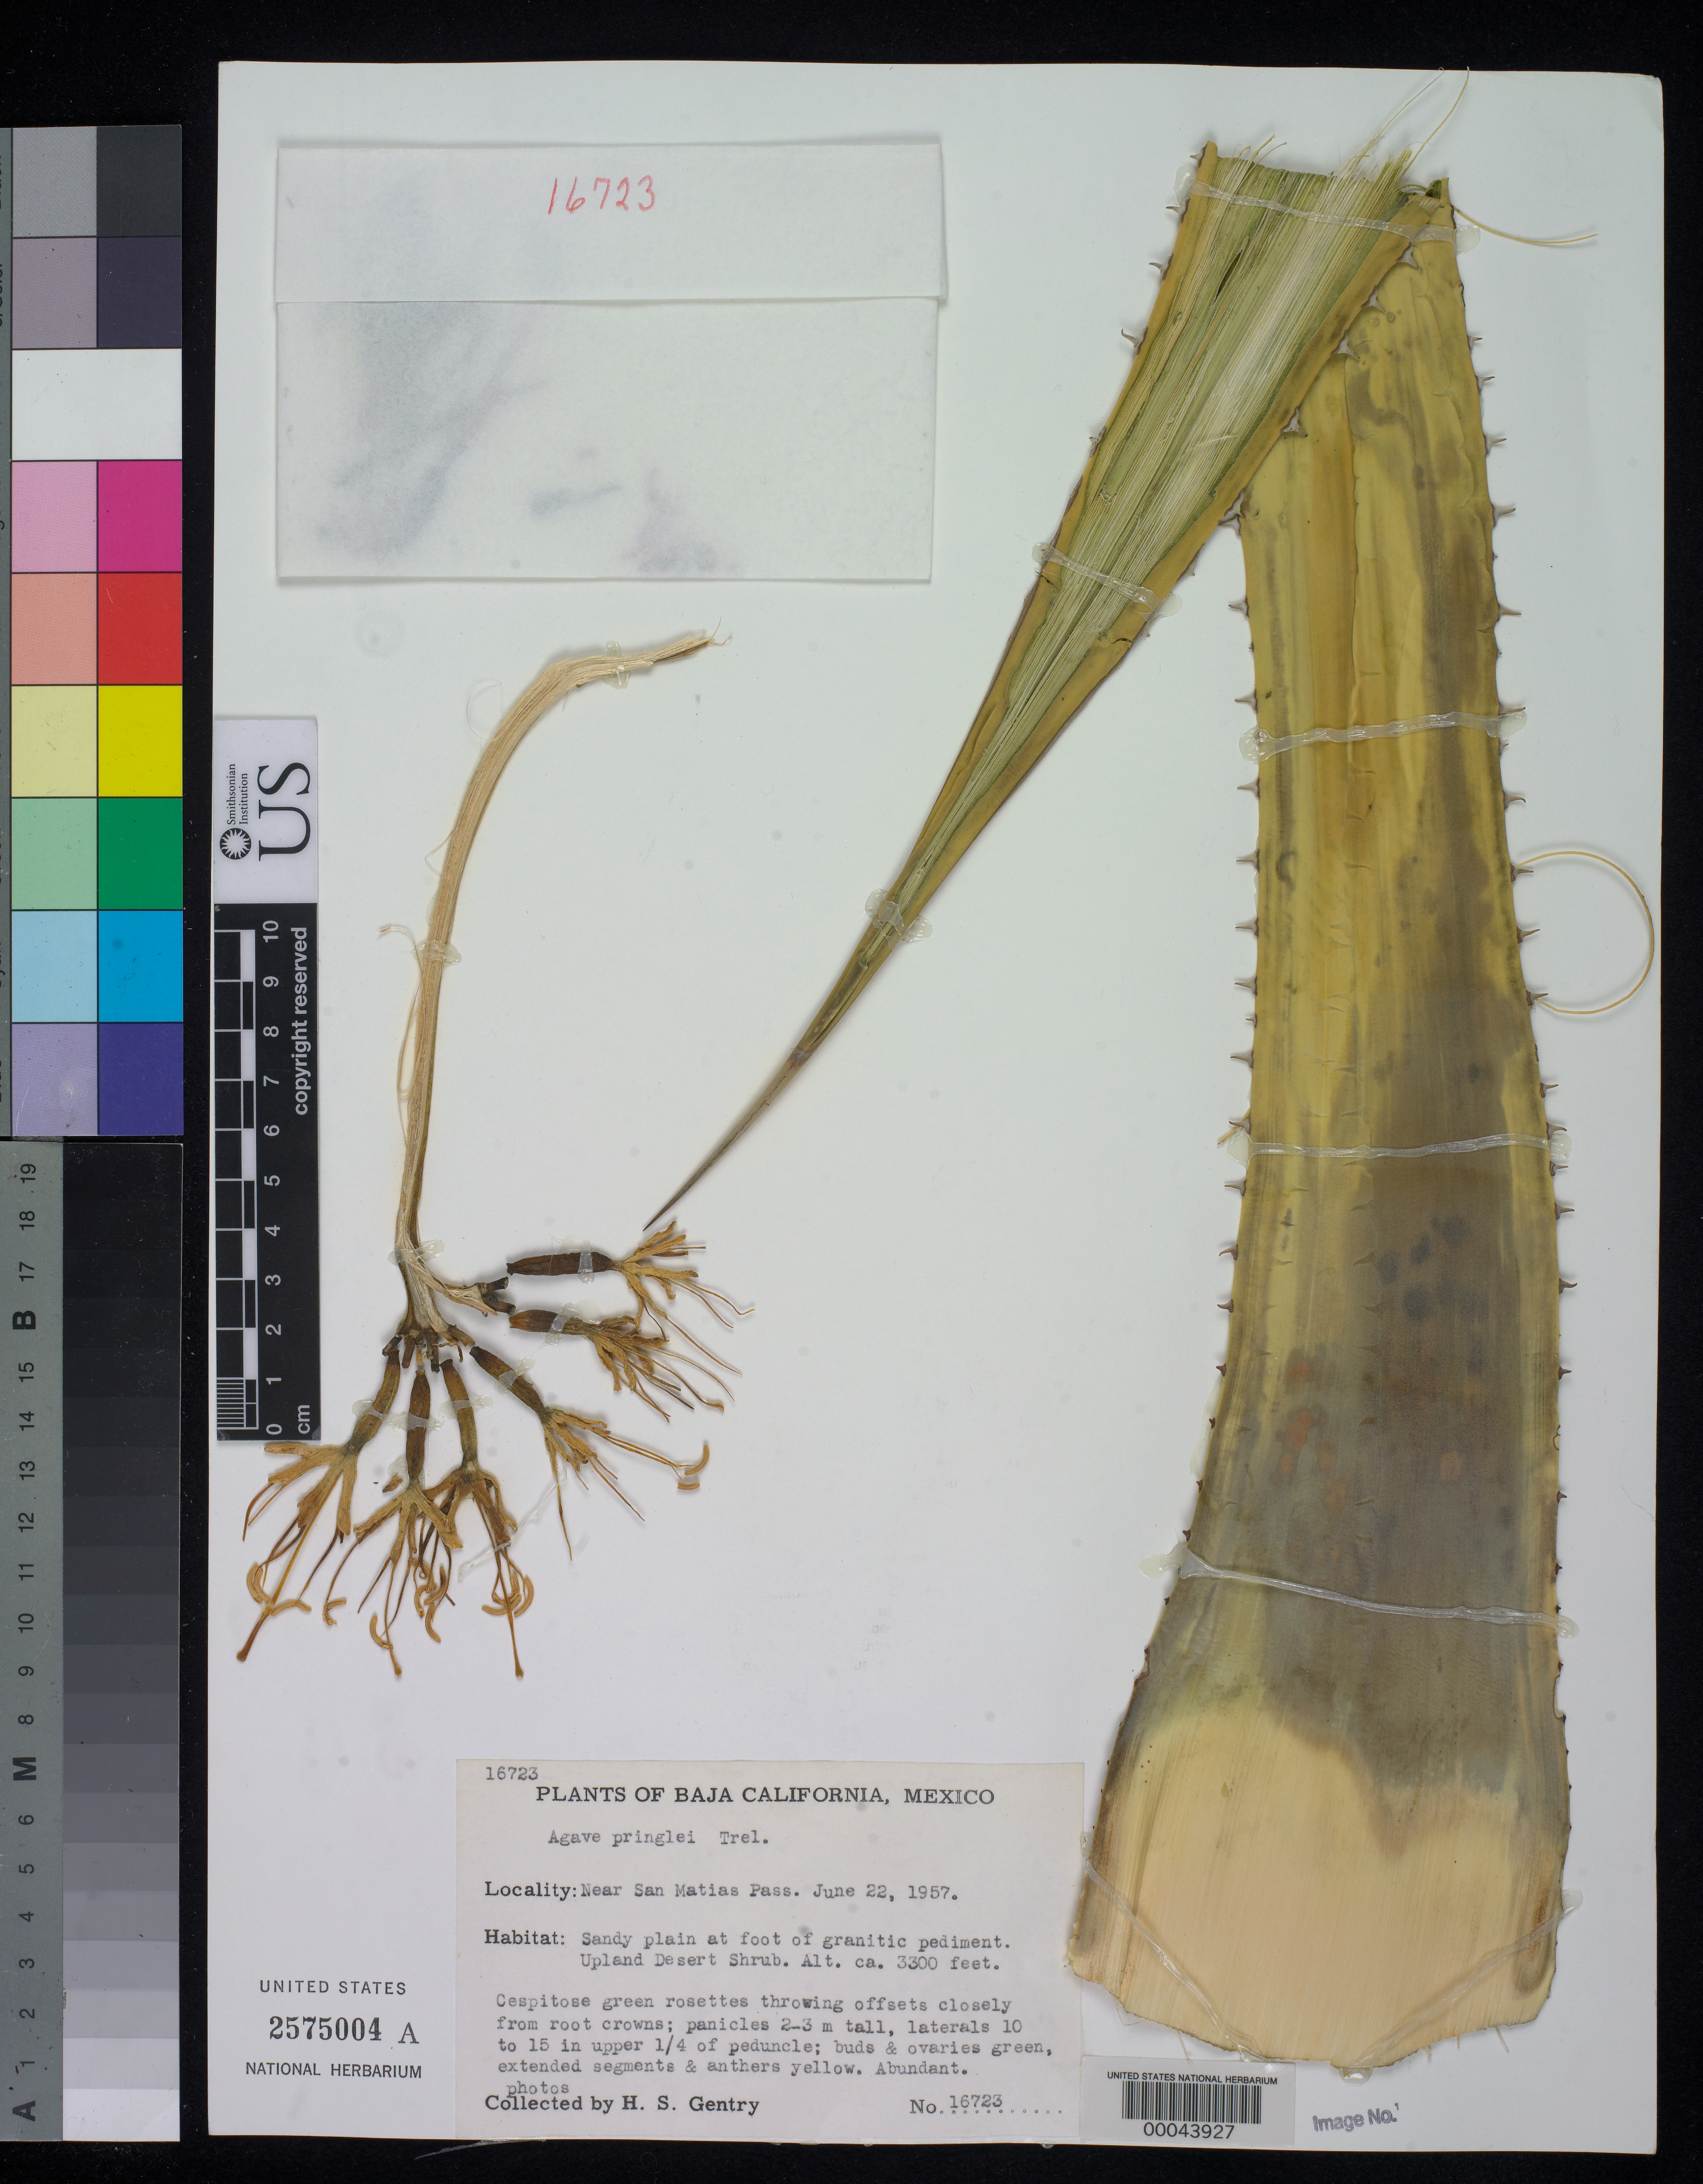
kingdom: Plantae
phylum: Tracheophyta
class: Liliopsida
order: Asparagales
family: Asparagaceae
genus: Agave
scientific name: Agave deserti subsp. pringlei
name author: (Baker) Gentry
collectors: H. S. Gentry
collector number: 16723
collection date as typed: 22 Jun 1957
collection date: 1957-06-22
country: Mexico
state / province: Baja California Norte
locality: Near San Matias Pass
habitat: Sandy plain at foot of granitic pediment. upland desert shrub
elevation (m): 1006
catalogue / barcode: US 2575004A